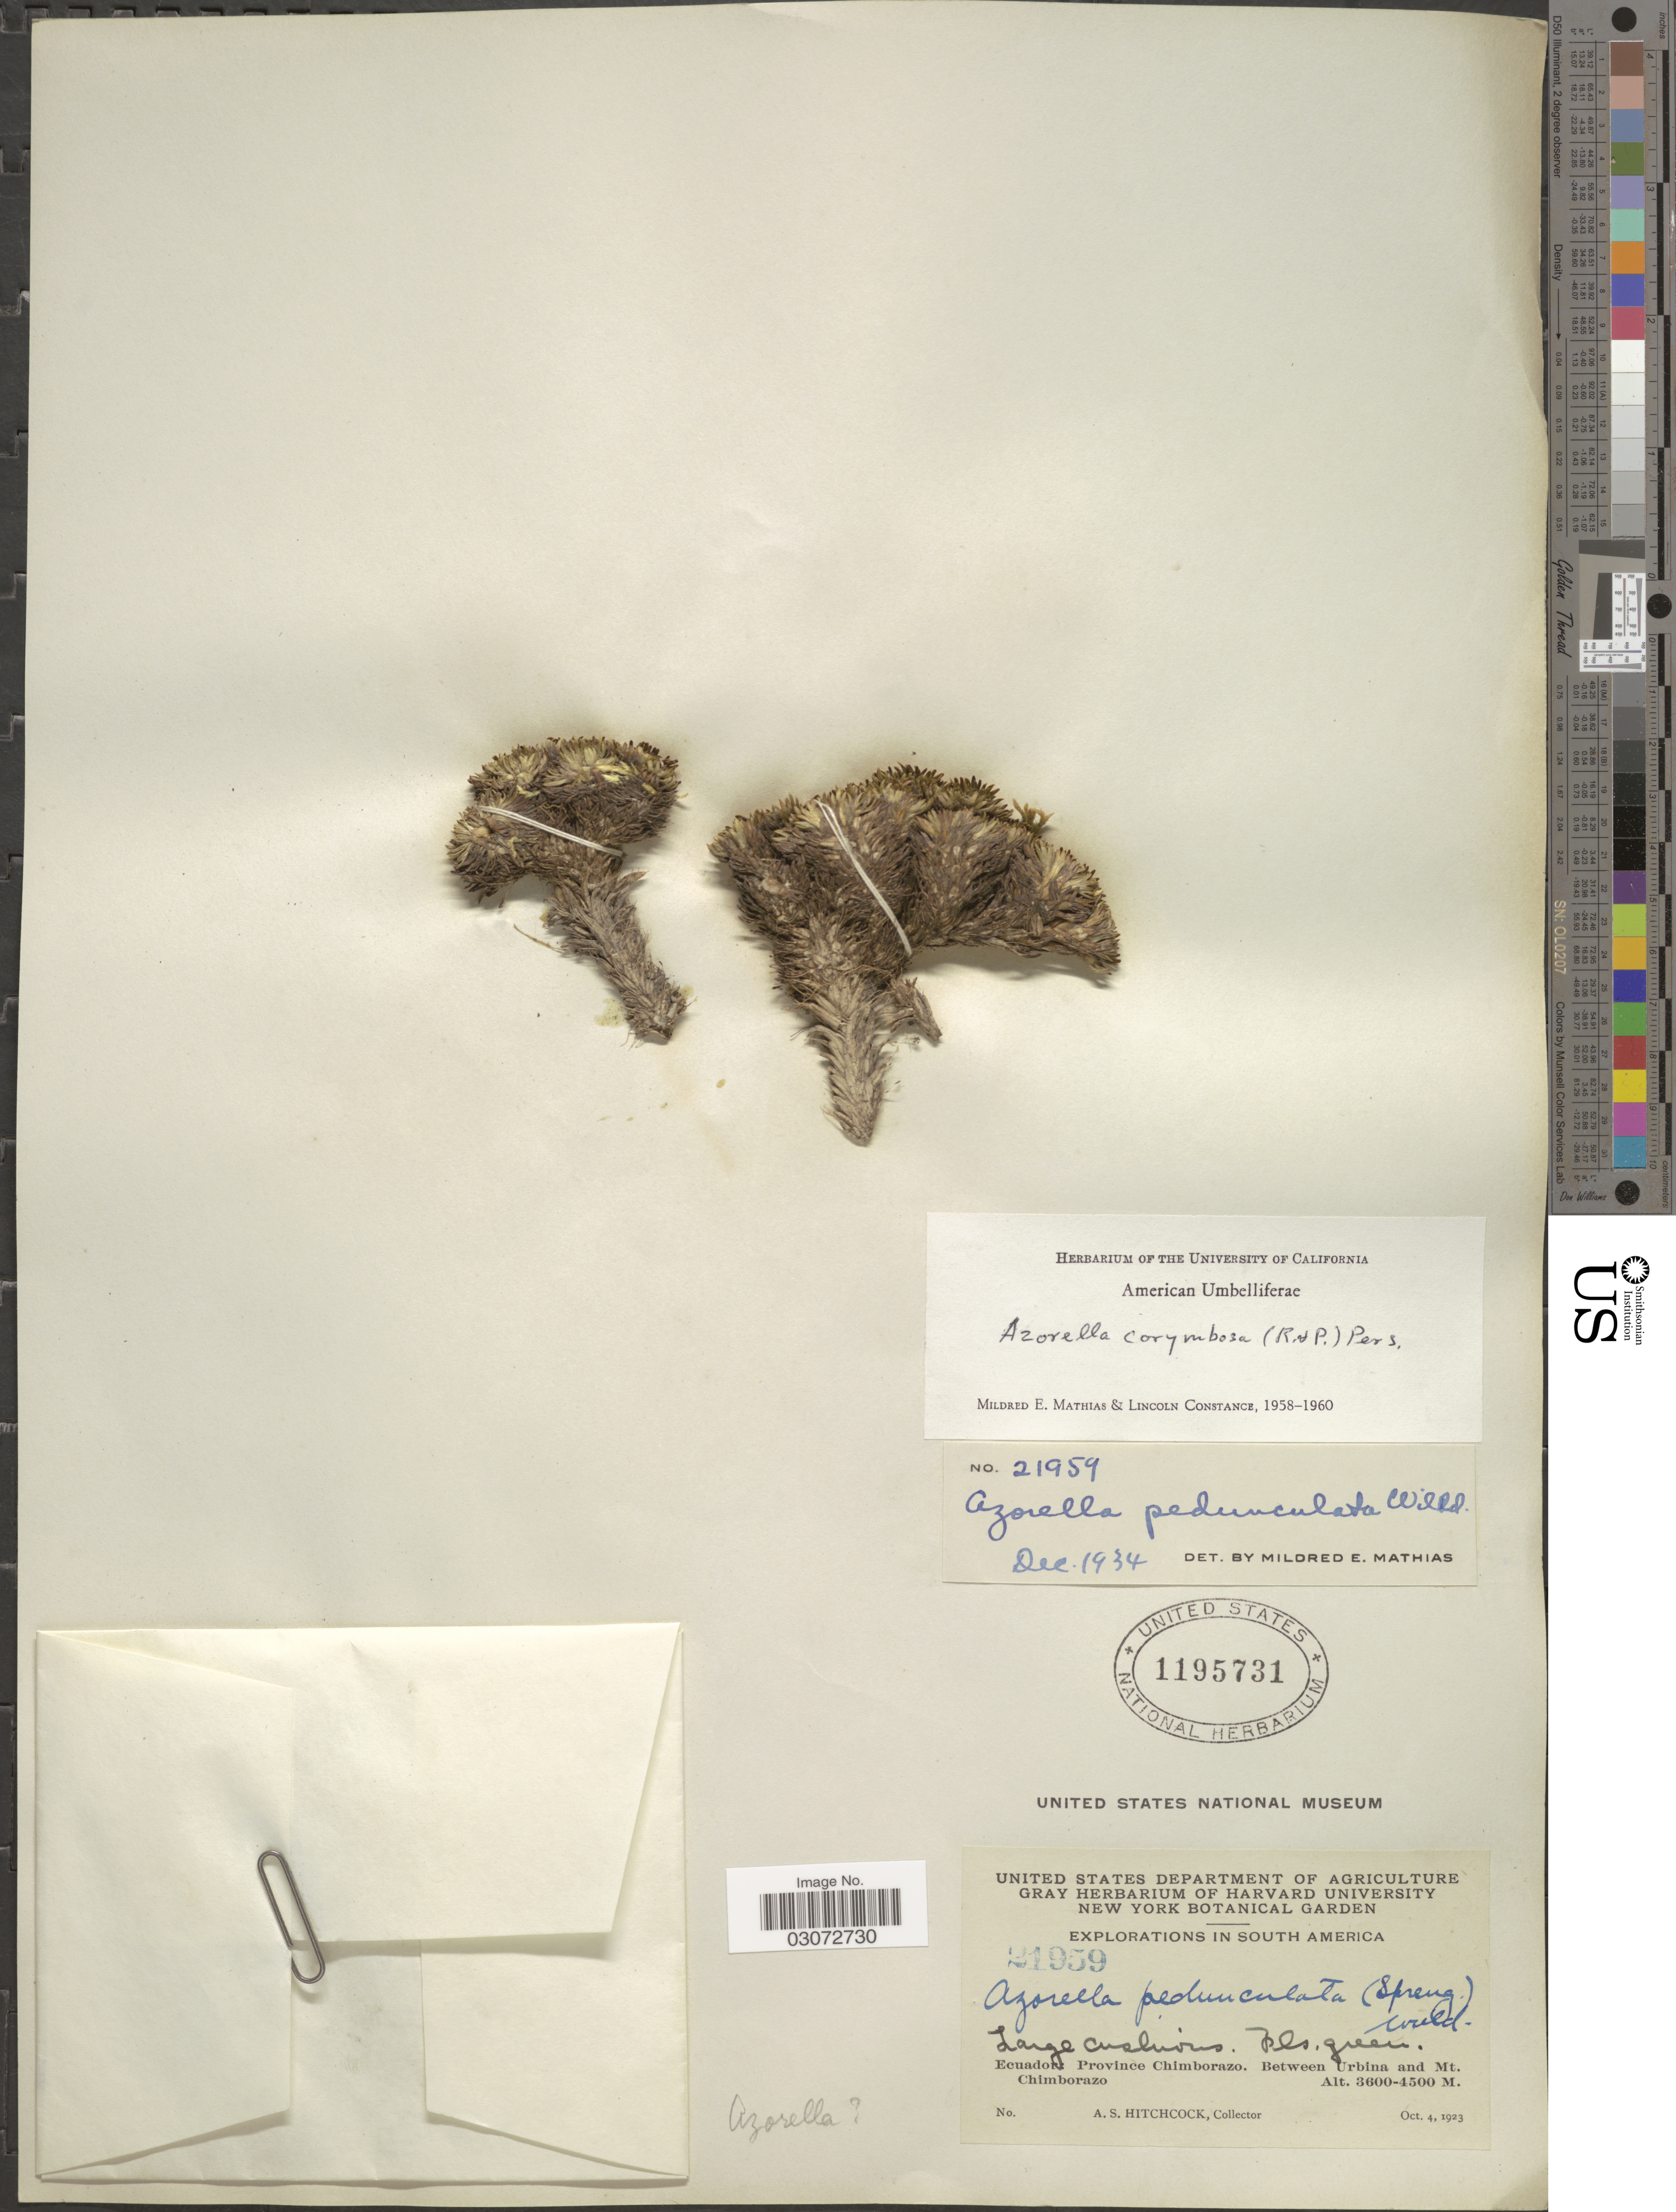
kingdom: Plantae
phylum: Tracheophyta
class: Magnoliopsida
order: Apiales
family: Apiaceae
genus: Azorella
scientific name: Azorella corymbosa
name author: (Ruiz & Pav.) Pers.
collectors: A. S. Hitchcock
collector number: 21959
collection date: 1923-10-04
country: Ecuador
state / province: Chimborazo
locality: Between Urbina and Mt. Chimborazo.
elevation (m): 3600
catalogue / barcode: US 1195731